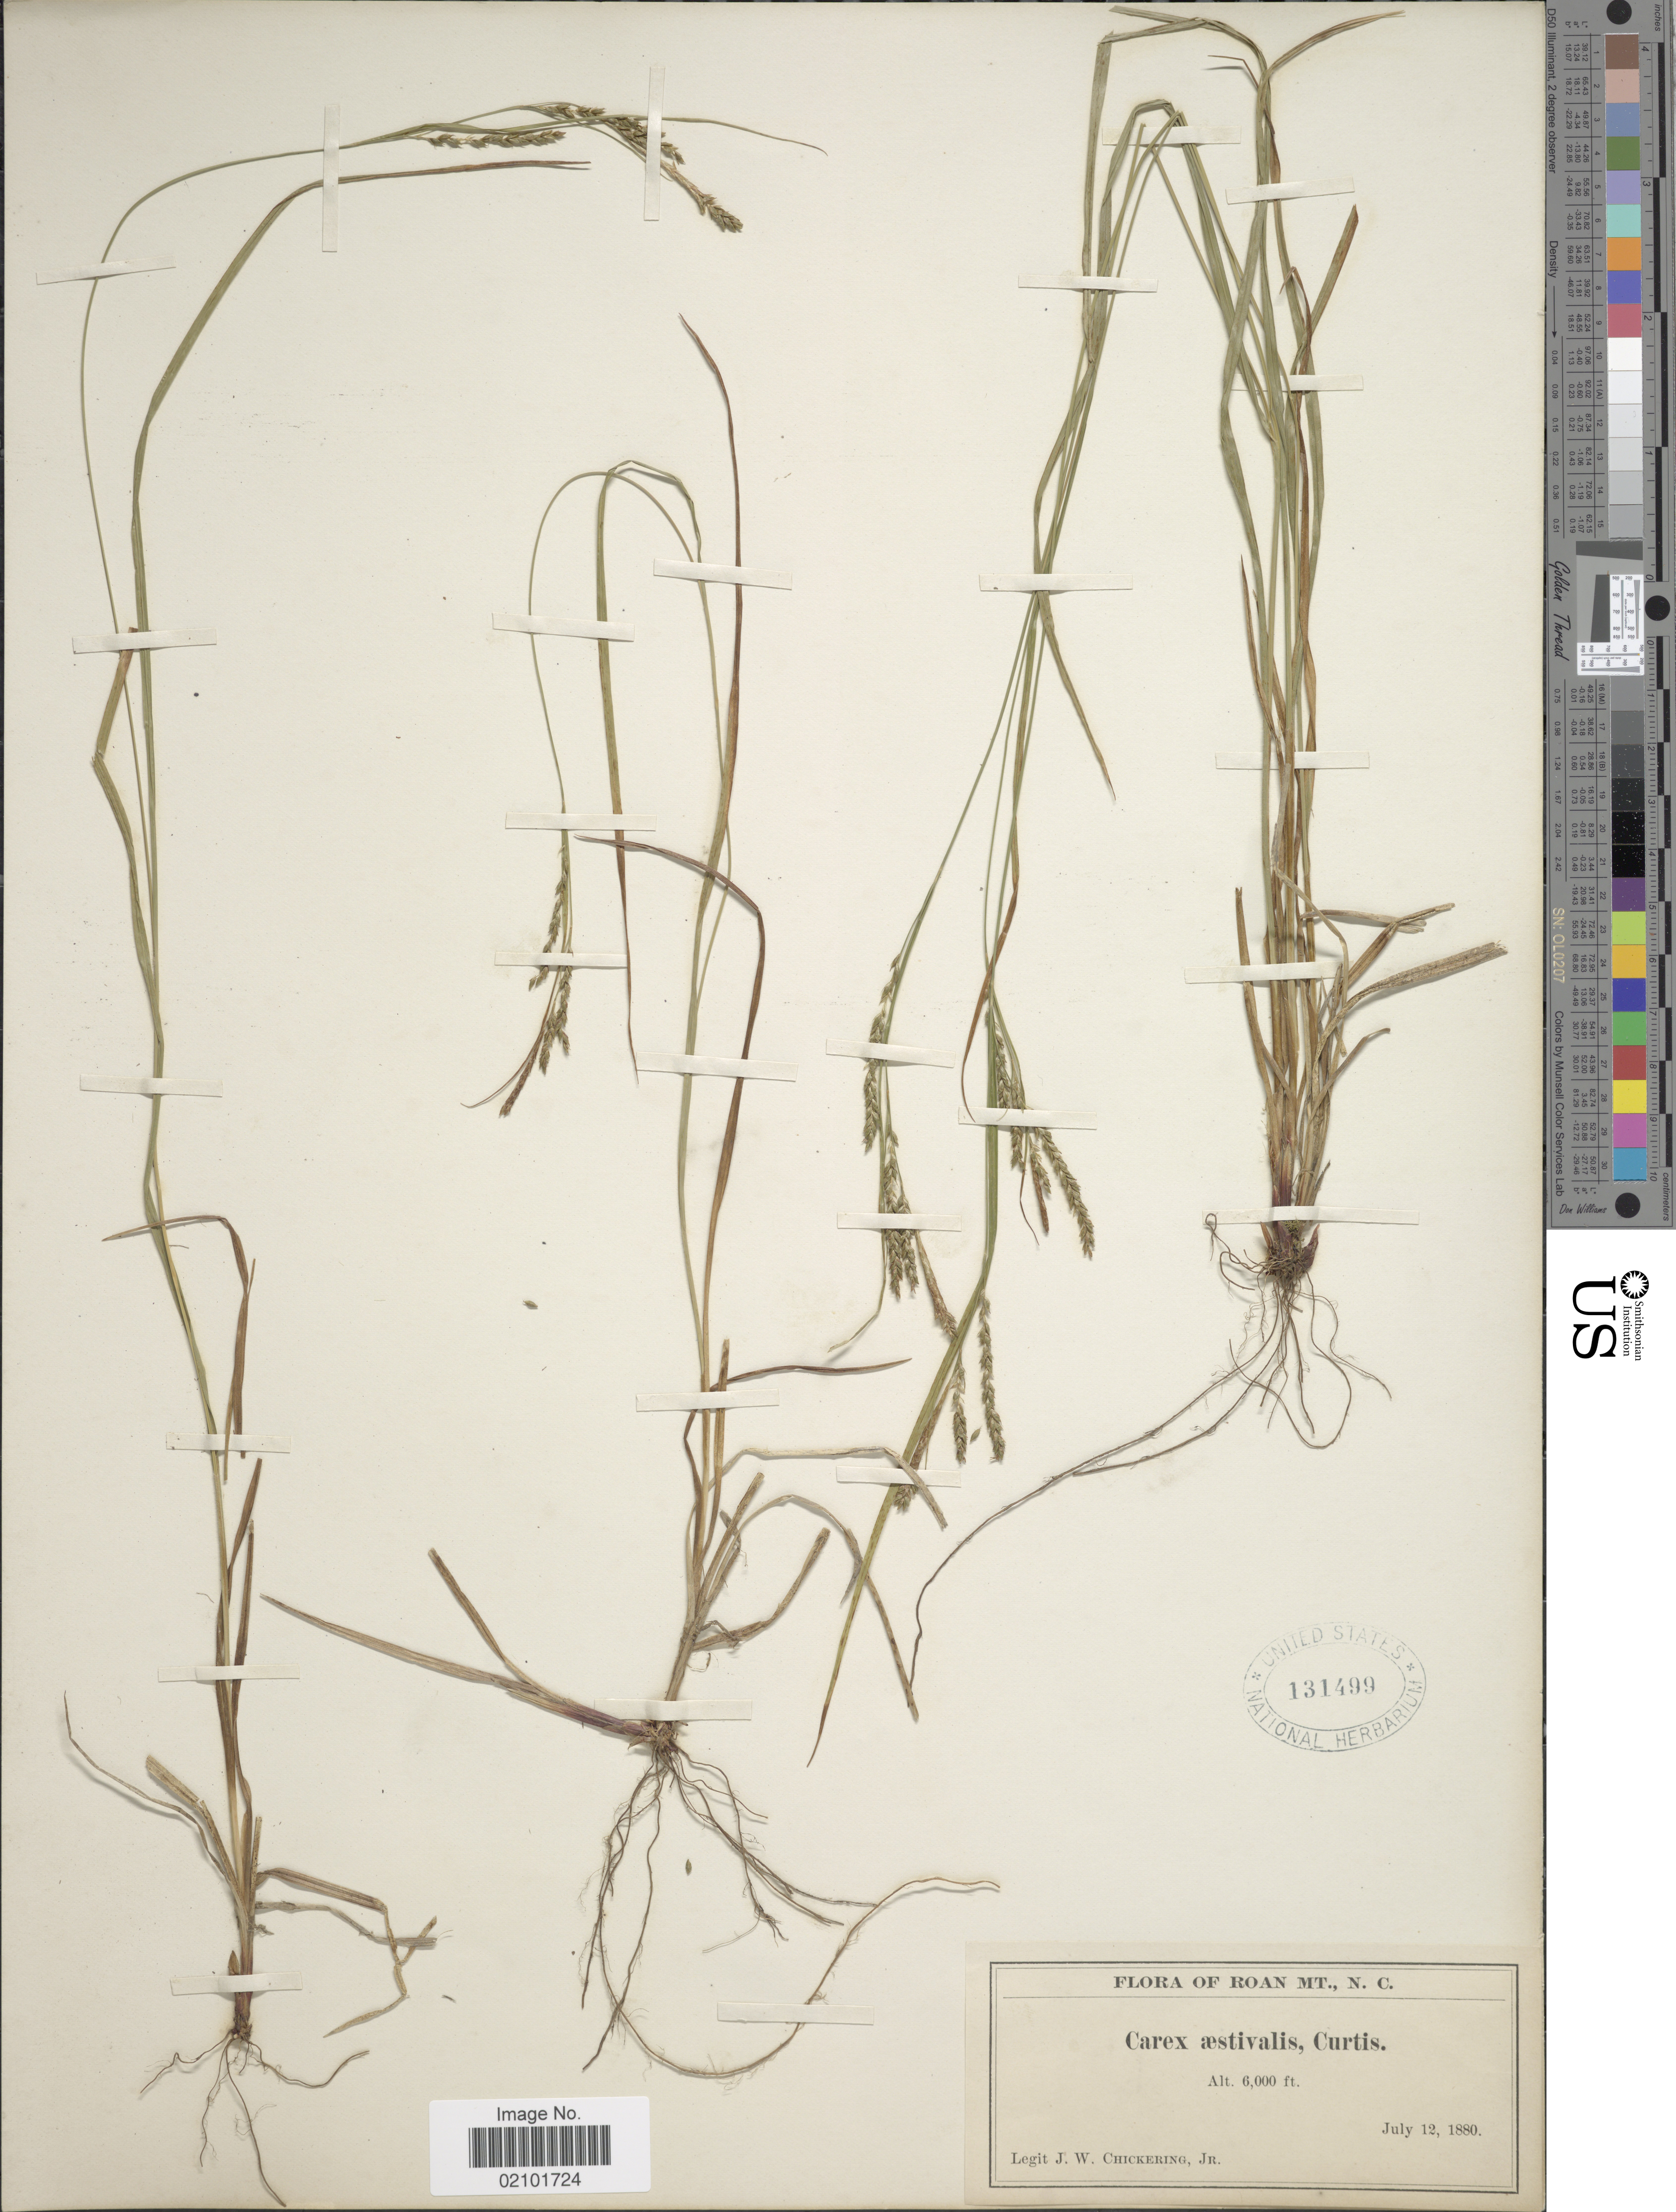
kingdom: Plantae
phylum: Tracheophyta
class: Liliopsida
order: Poales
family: Cyperaceae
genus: Carex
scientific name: Carex aestivalis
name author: M.A. Curtis ex A. Gray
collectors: J. W. Chickering Jr.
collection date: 1880-07-12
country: United States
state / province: North Carolina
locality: Roan Mt.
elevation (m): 1829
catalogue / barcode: US 131499